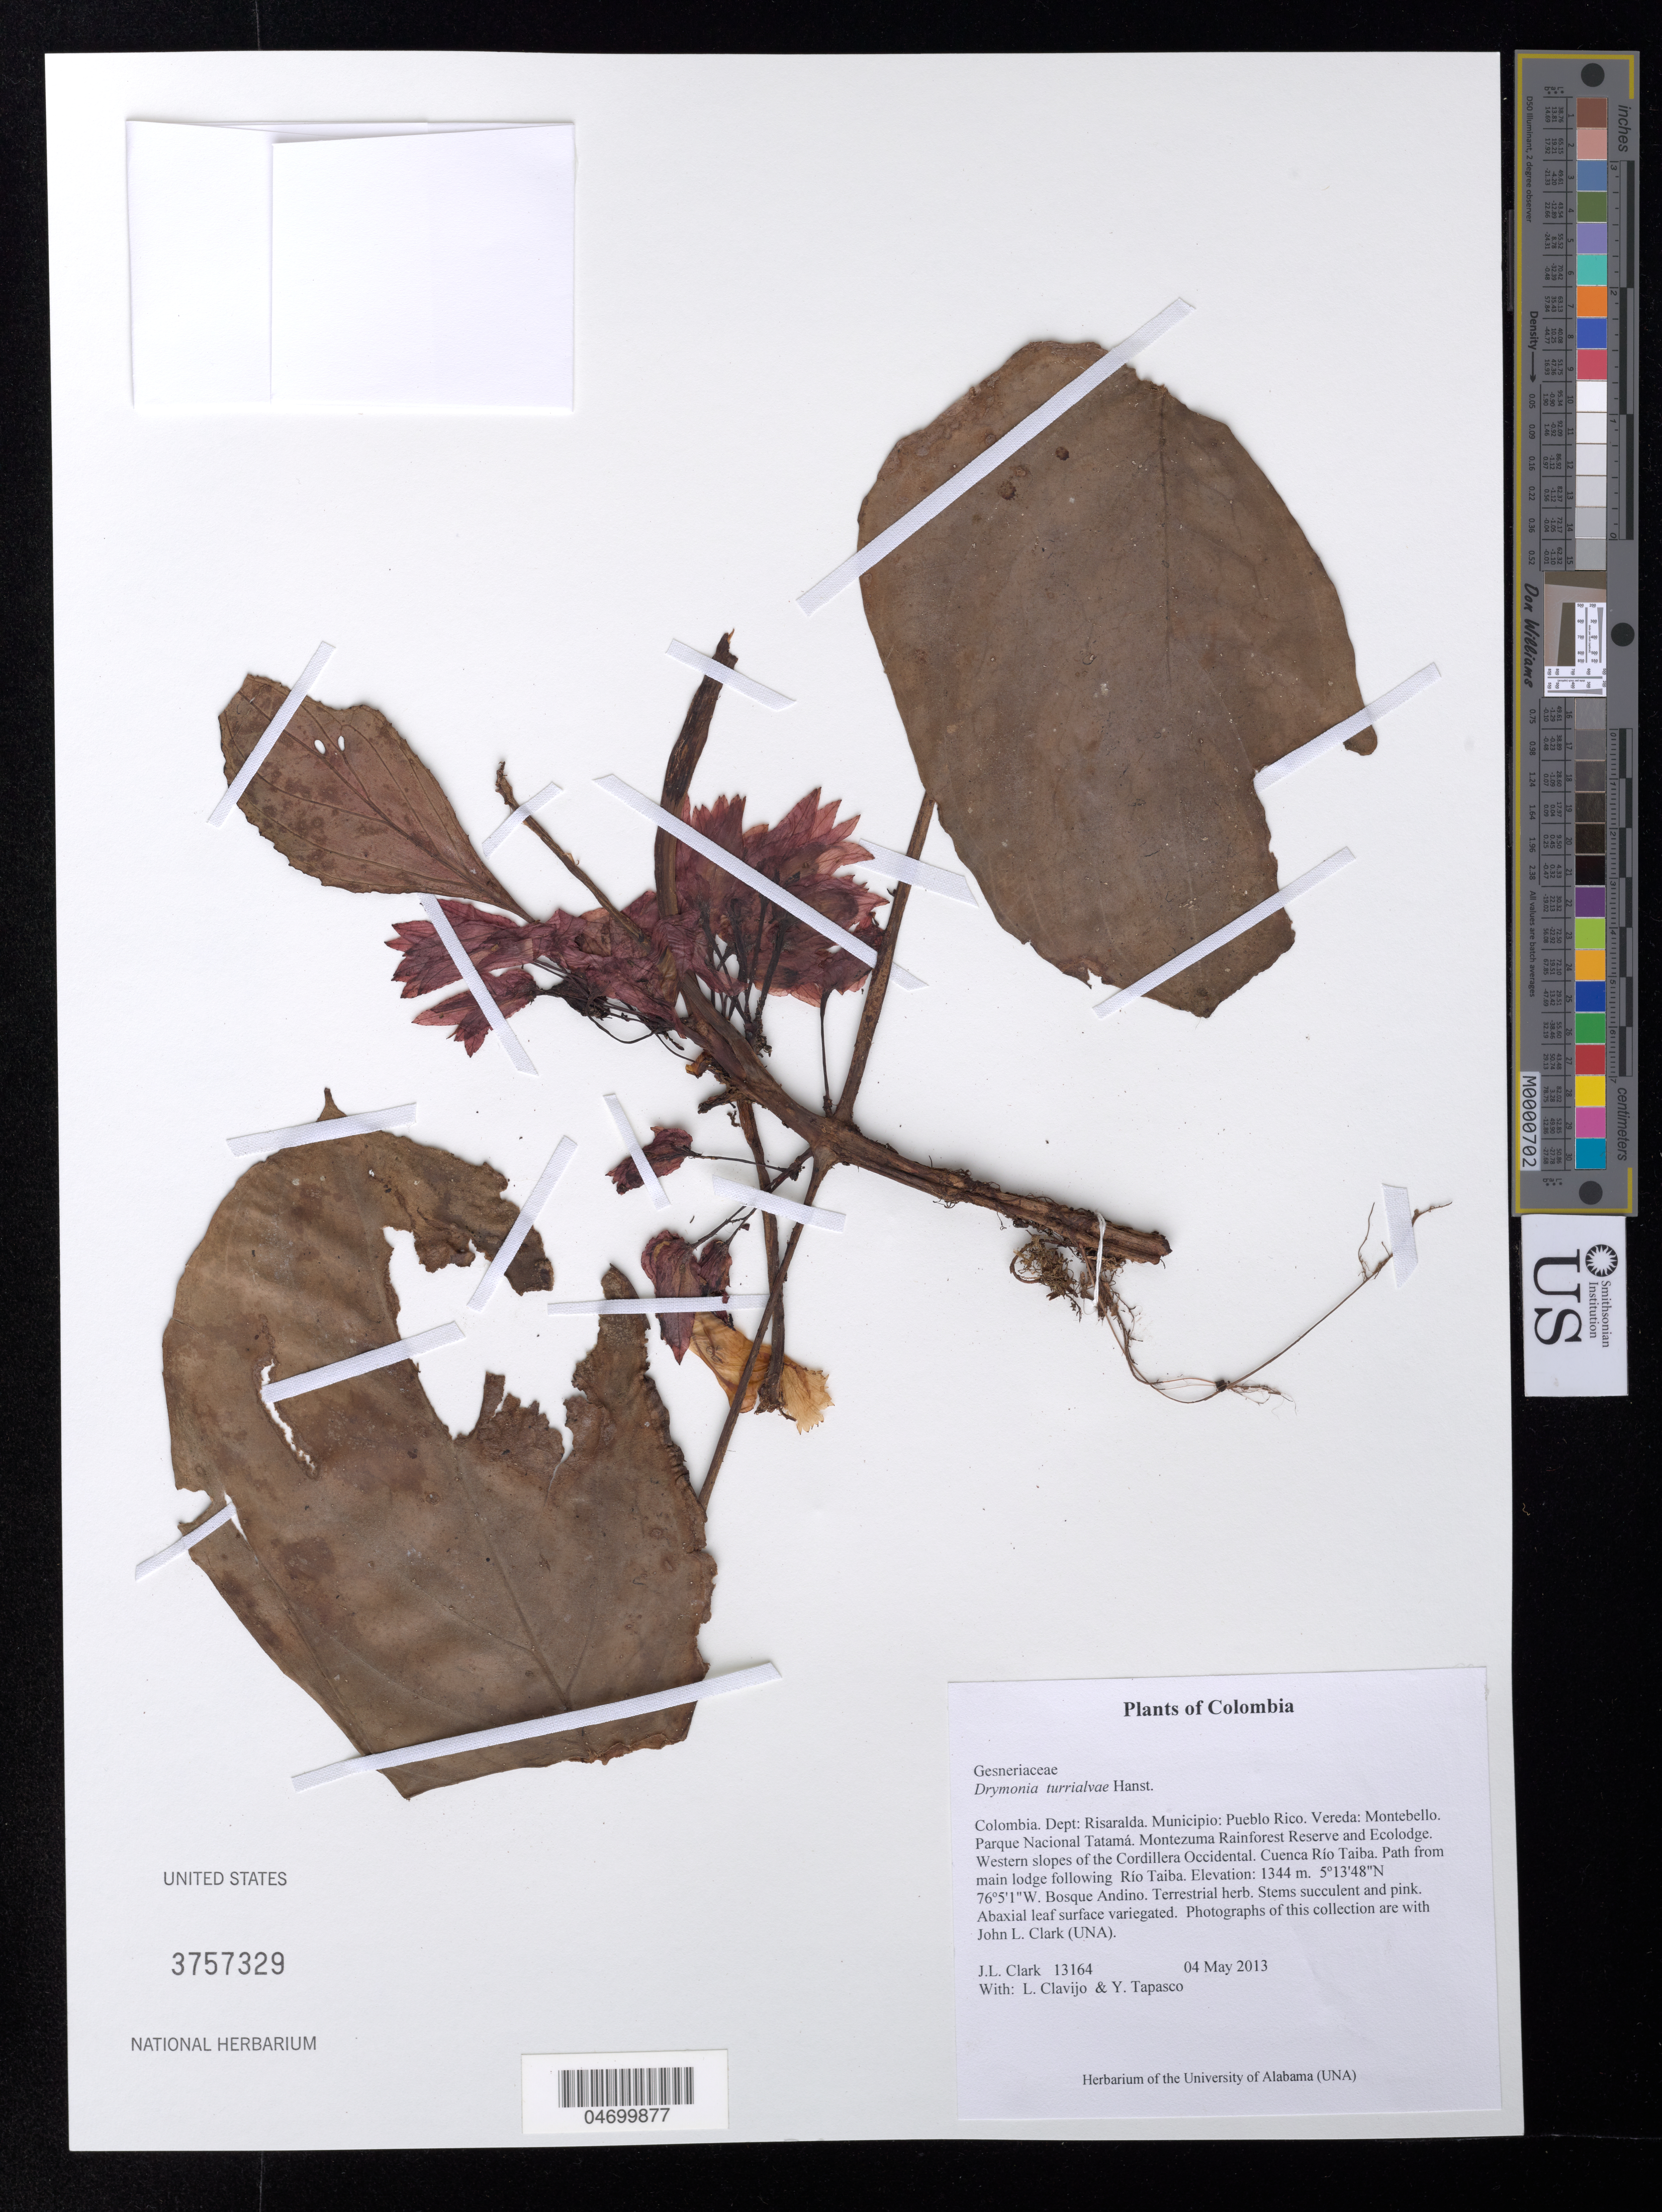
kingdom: Plantae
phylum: Tracheophyta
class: Magnoliopsida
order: Lamiales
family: Gesneriaceae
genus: Drymonia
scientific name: Drymonia turrialvae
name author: Hanst.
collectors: J. L. Clark, L. Clavijo & K. Holsten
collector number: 13164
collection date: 2013-05-04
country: Colombia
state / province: Risaralda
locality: Dept: Risaralda. Municipio: Pueblo Rico. Vereda: Montebello. Parque Nacional Tatamá. Montezuma Rainforest Reserve and Ecolodge. Western slopes of the Cordillera Occidental. Cuenca Río Taiba. Path from main lodge following Río Taiba.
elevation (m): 1344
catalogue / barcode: US 3757329